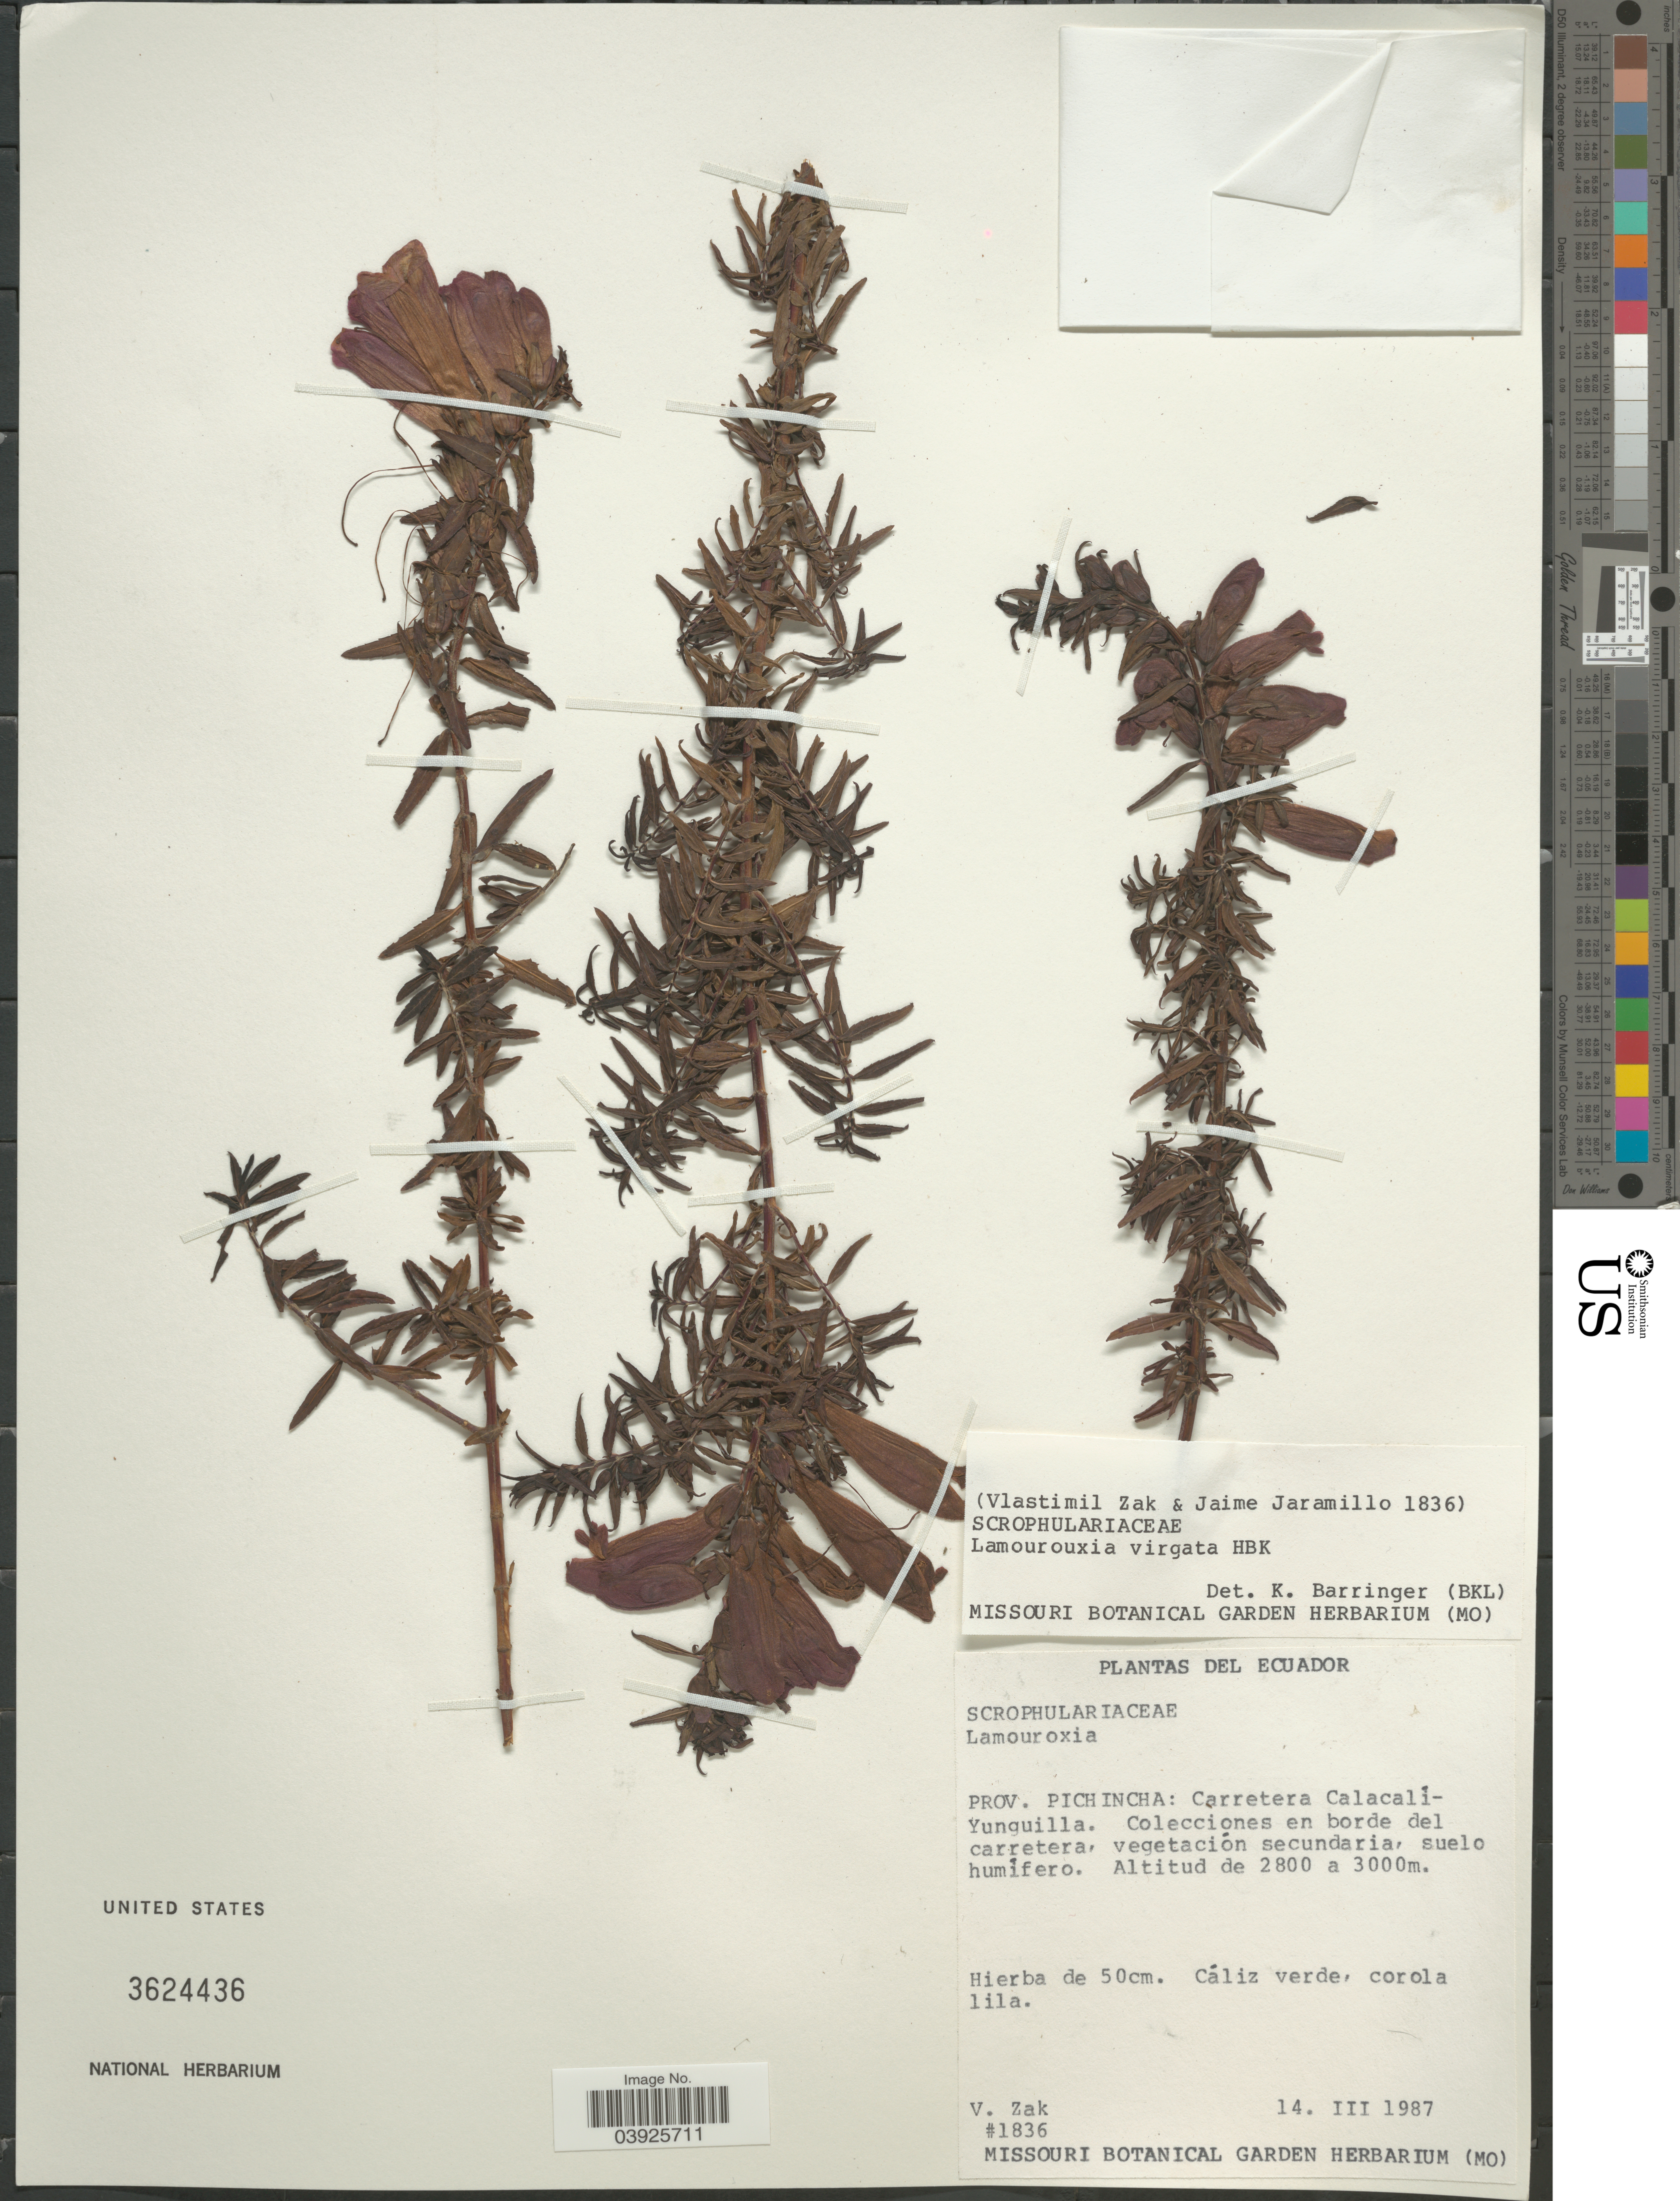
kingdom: Plantae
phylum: Tracheophyta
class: Magnoliopsida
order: Lamiales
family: Orobanchaceae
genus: Lamourouxia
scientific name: Lamourouxia virgata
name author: Kunth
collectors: V. Zak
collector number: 1836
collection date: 1987-03-14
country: Ecuador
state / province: Pichincha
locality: Carretera Calacali-Yunguilla. Collecciones en borde del carretera, vegetación secundaria.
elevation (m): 2800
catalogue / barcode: US 3624436